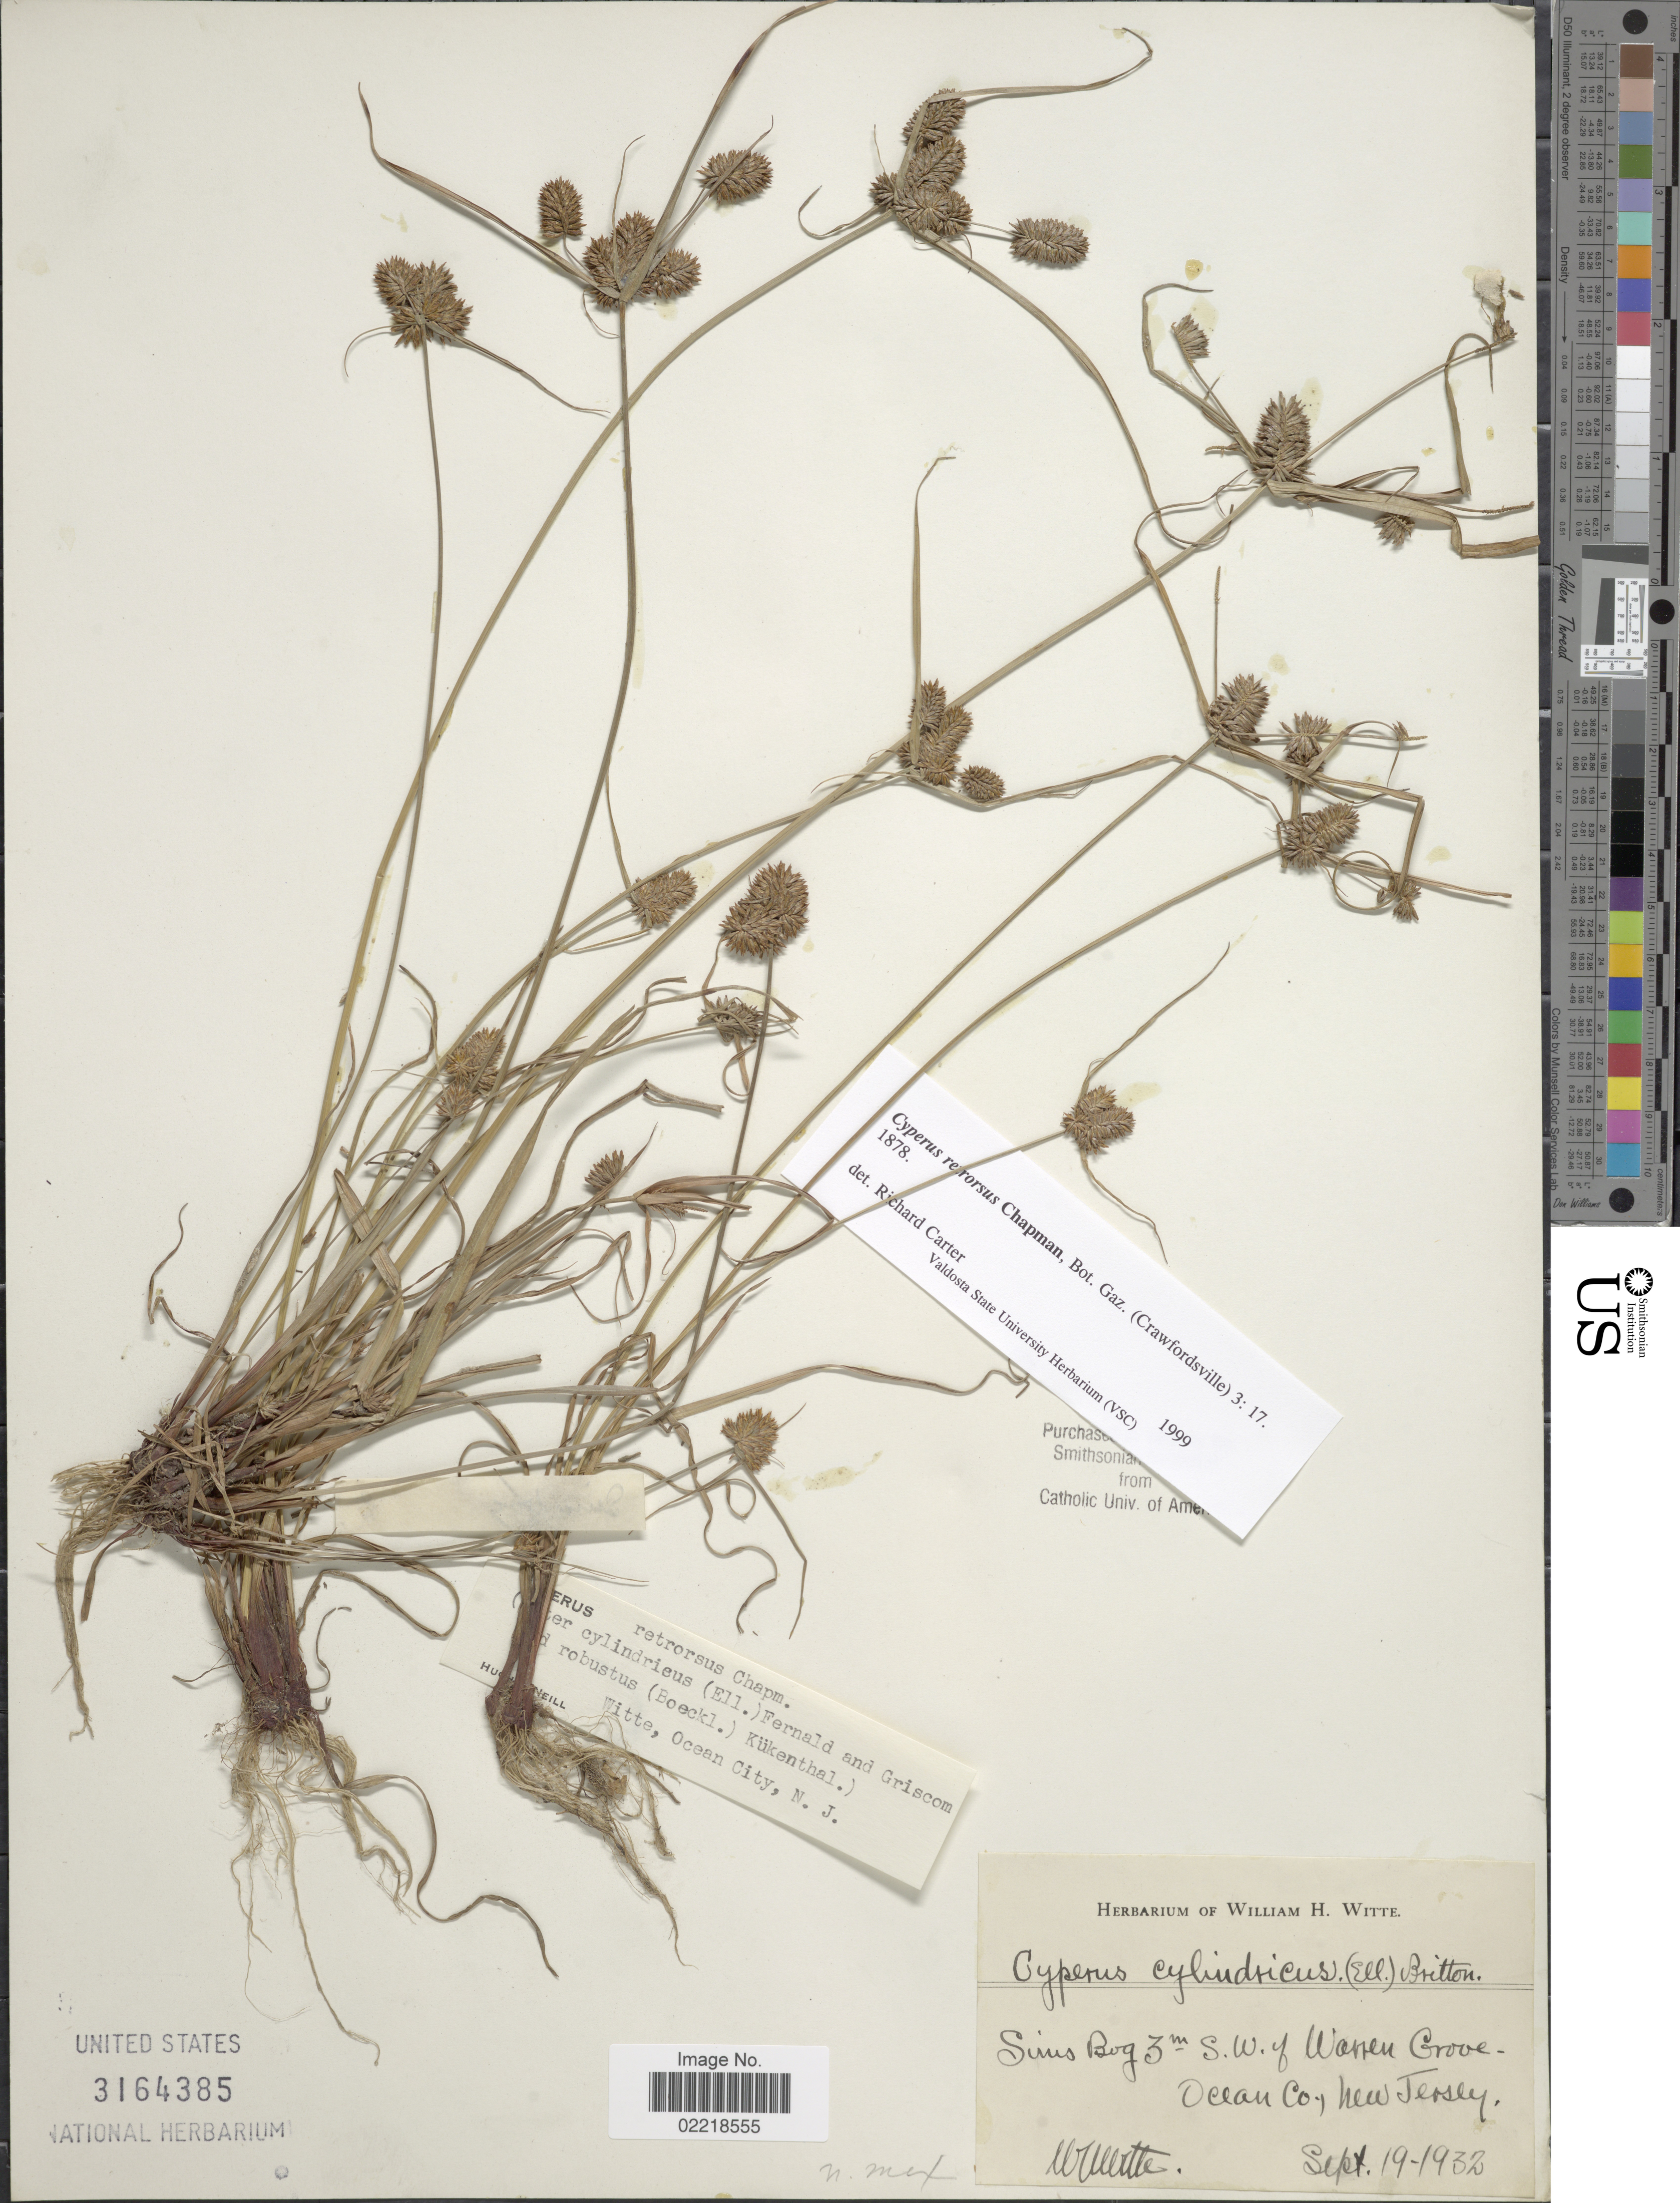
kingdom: Plantae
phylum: Tracheophyta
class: Liliopsida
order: Poales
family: Cyperaceae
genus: Cyperus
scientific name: Cyperus retrorsus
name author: Chapm.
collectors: W. Witte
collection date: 1932-09-19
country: United States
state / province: New Jersey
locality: Sirus Bog 3 m S.W. of Warren Grove, Ocean Co.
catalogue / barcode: US 3164385